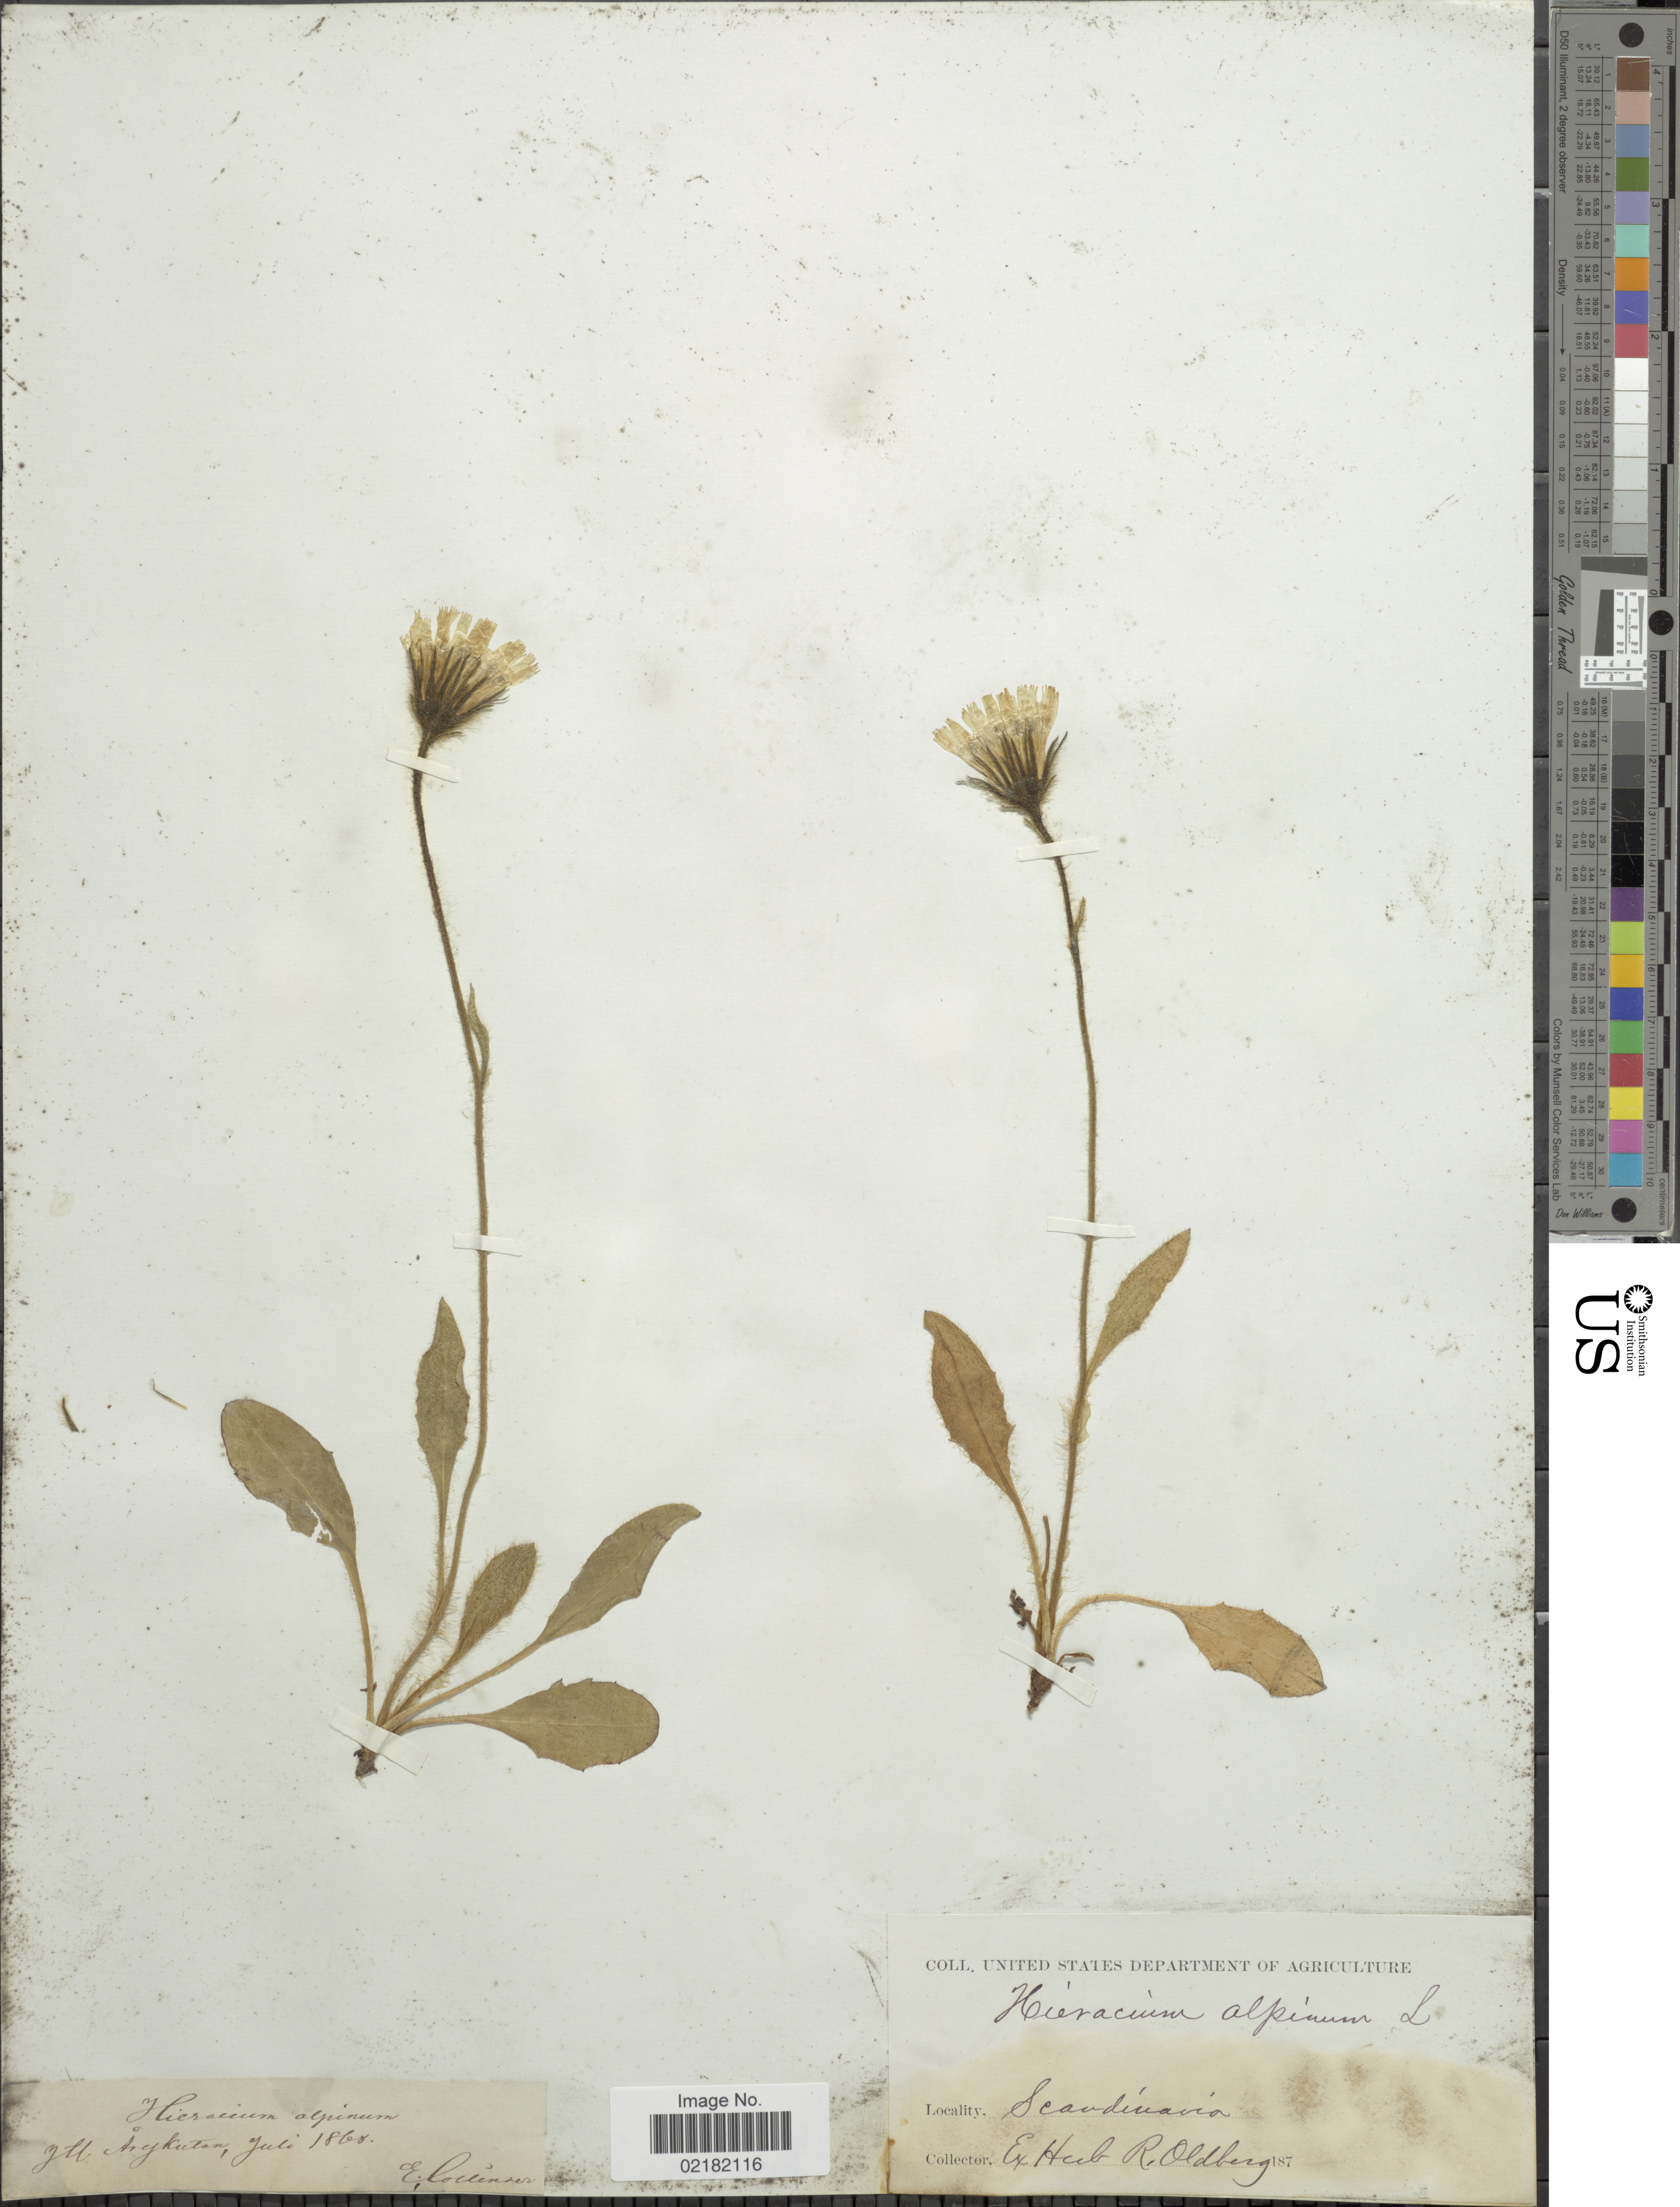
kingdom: Plantae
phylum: Tracheophyta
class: Magnoliopsida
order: Asterales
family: Asteraceae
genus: Hieracium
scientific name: Hieracium alpinum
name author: L.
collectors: E. Collinder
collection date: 1868-07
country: Sweden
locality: Scandinavia, Jtl. Areskutan